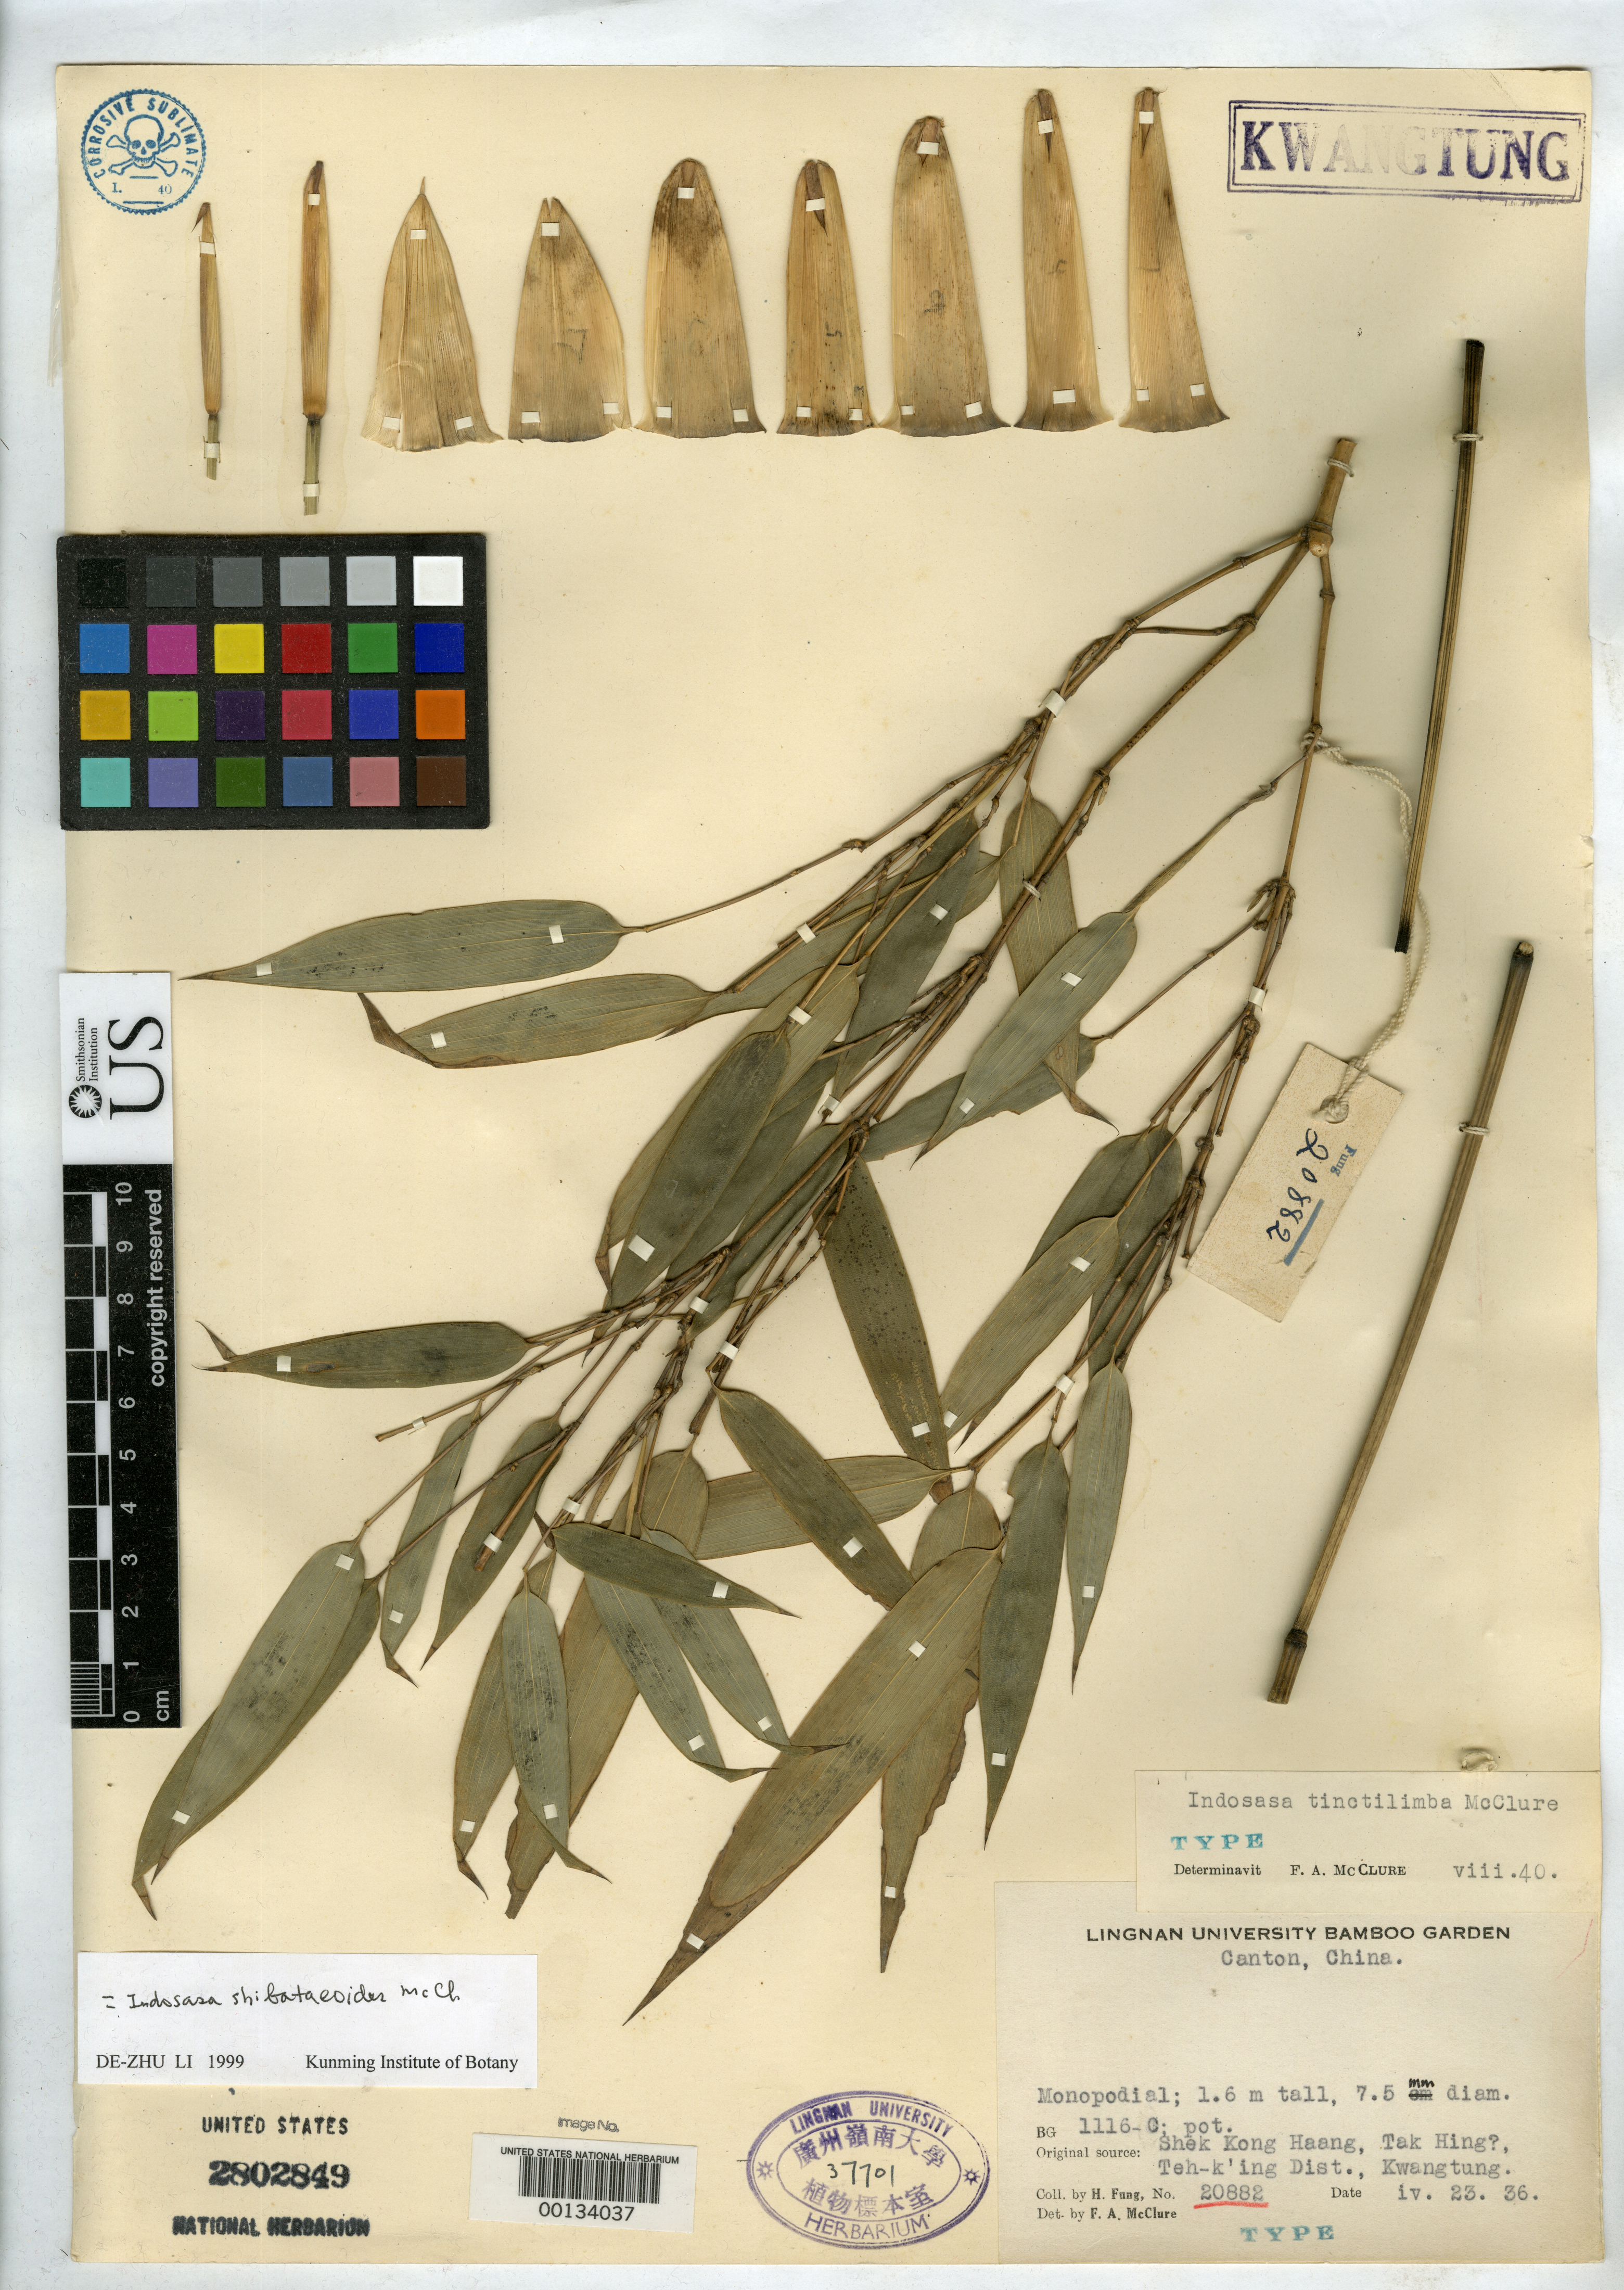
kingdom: Plantae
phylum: Tracheophyta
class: Liliopsida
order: Poales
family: Poaceae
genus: Indosasa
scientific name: Indosasa tinctilimba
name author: McClure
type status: Holotype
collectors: H. L. Fung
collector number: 20882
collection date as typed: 23 Apr 1936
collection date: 1936-04-23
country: China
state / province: Guangdong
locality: Shek Kong Haang.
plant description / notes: Specimen ex Lingnan University Herbarium (37701), permanently on loan to USNH.; See also bulky bamboo collection, case 4, drawer 2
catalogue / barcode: US 37701